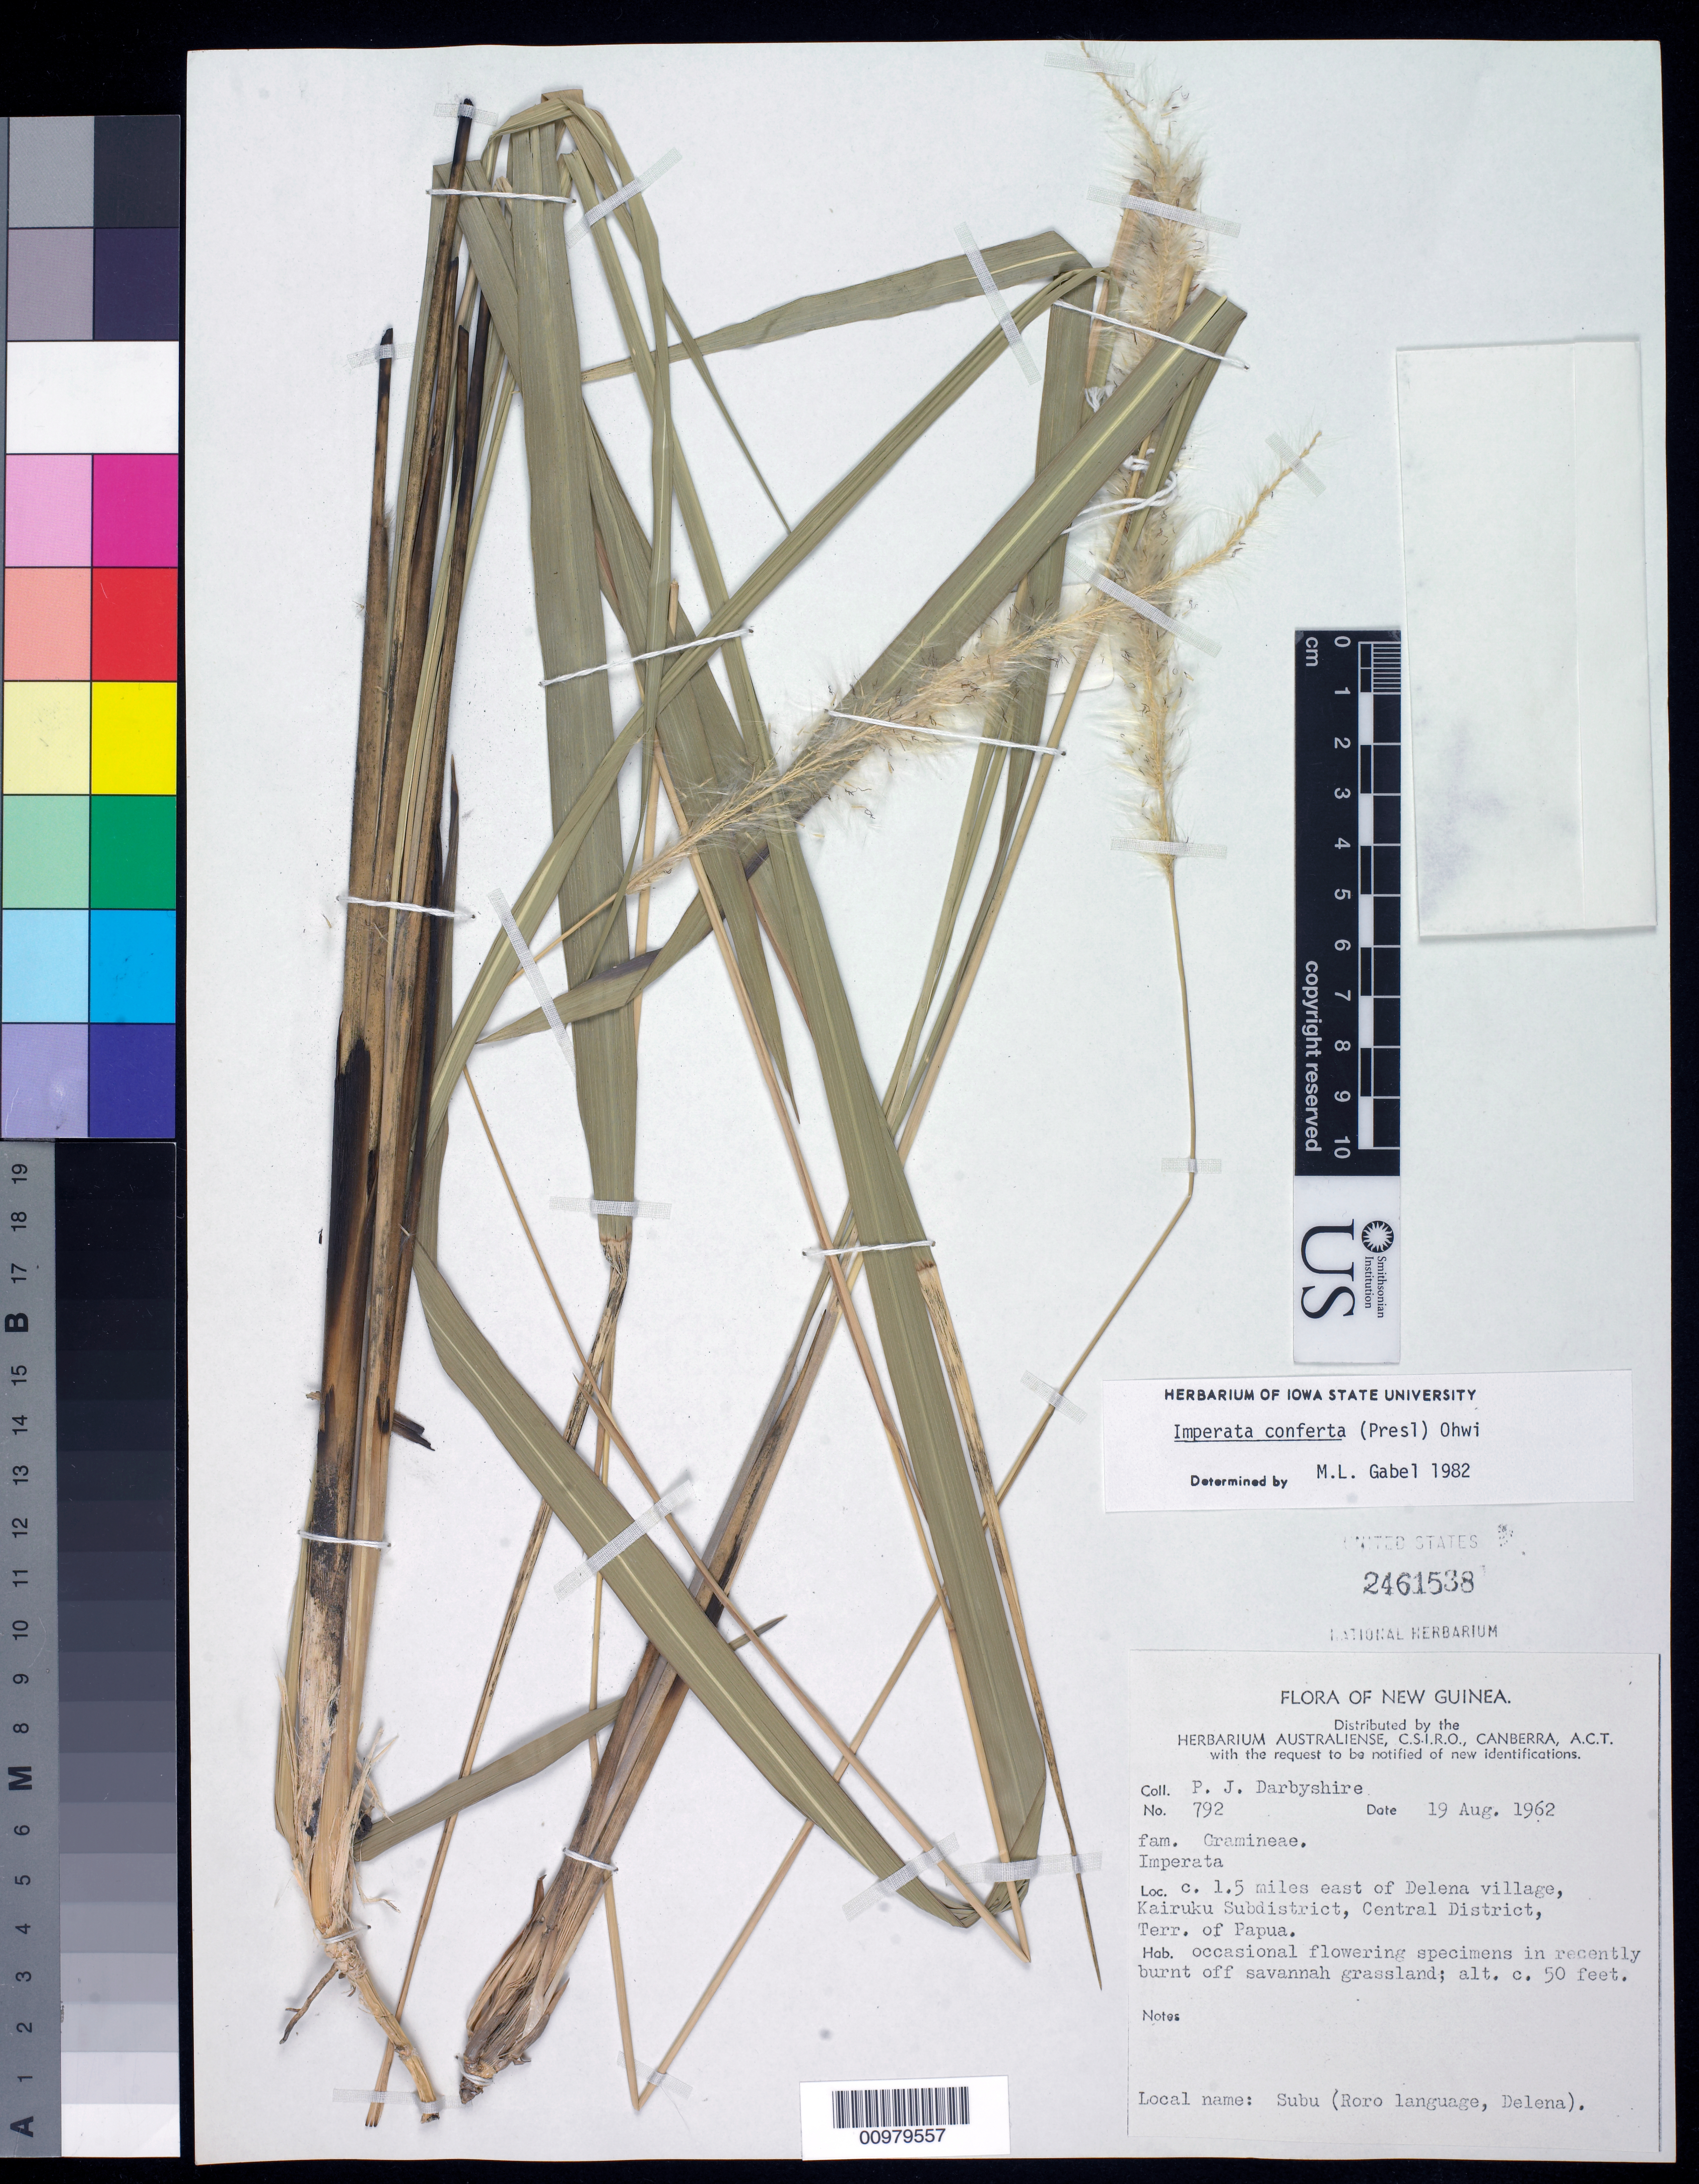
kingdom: Plantae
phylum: Tracheophyta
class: Liliopsida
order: Poales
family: Poaceae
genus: Imperata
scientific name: Imperata conferta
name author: (J. Presl) Ohwi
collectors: P. Darbyshire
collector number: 792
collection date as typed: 19 Aug 1962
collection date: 1962-08-19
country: Papua New Guinea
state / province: Central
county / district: Kairuku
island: New Guinea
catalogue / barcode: US 2461538